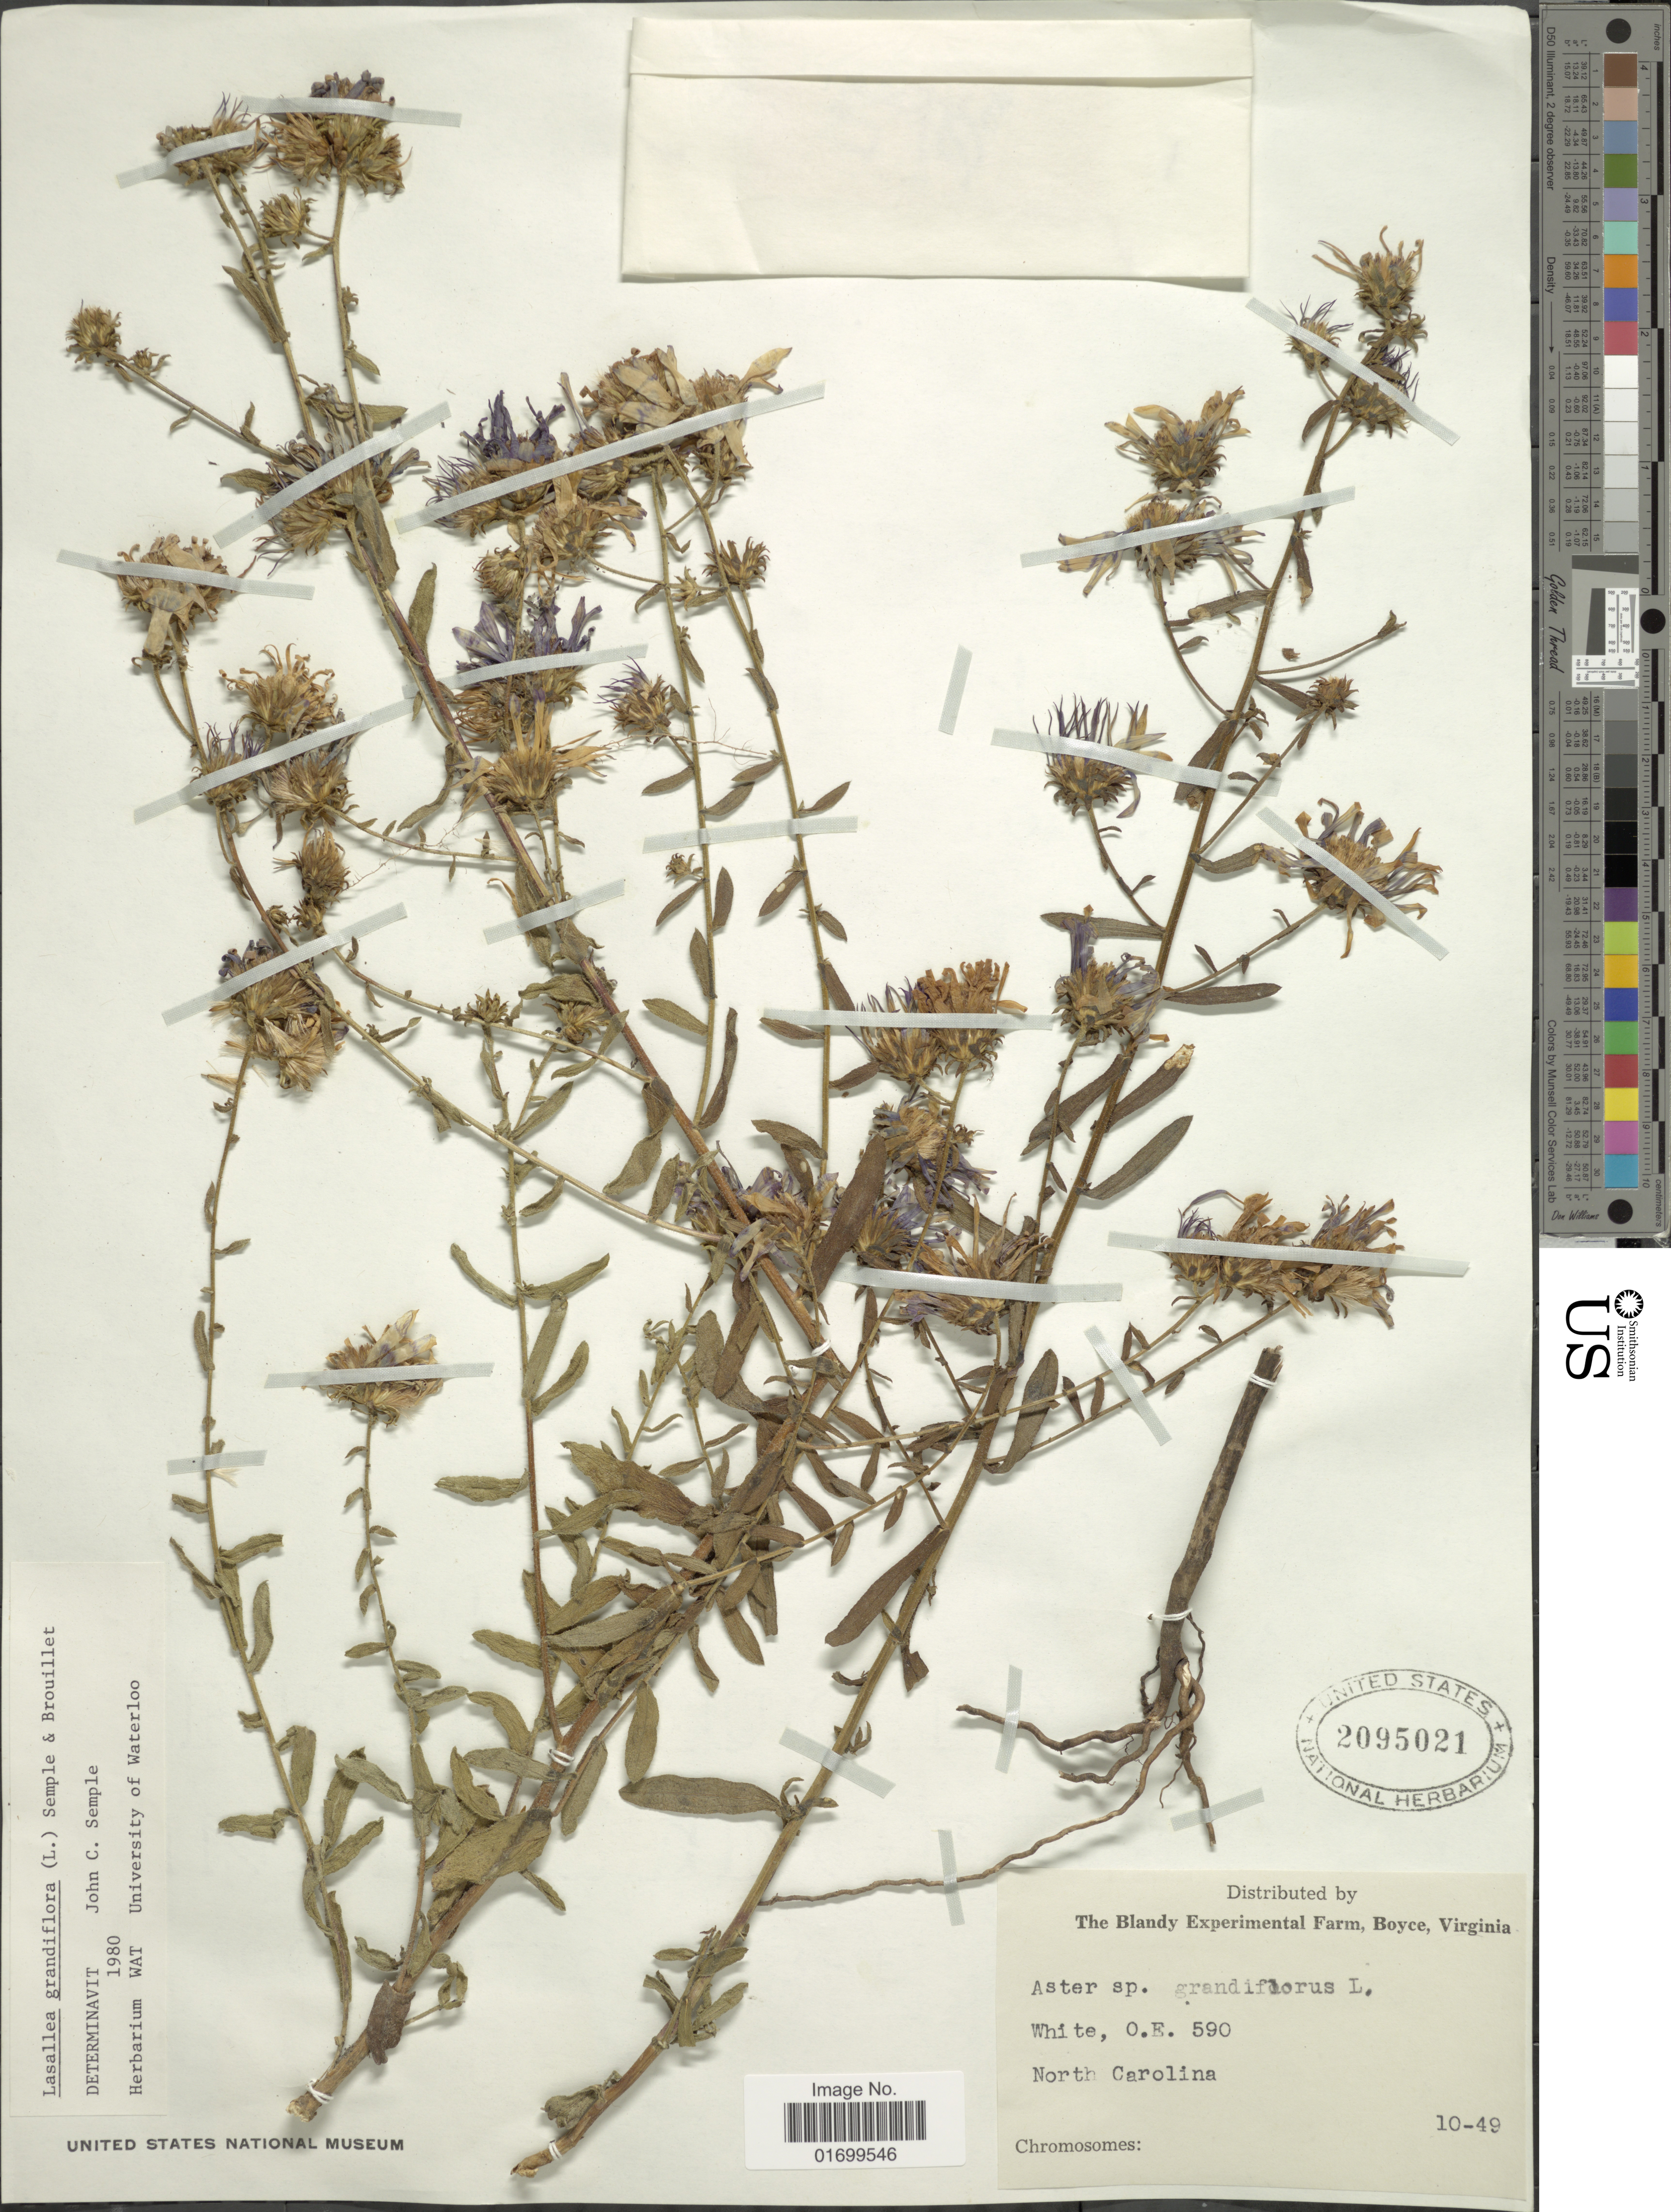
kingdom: Plantae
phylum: Tracheophyta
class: Magnoliopsida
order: Asterales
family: Asteraceae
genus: Symphyotrichum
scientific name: Symphyotrichum grandiflorum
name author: (L.) G.L. Nesom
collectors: O. E. White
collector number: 590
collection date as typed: Transcribed d/m/y: /10/49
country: United States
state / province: North Carolina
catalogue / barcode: US 2095021